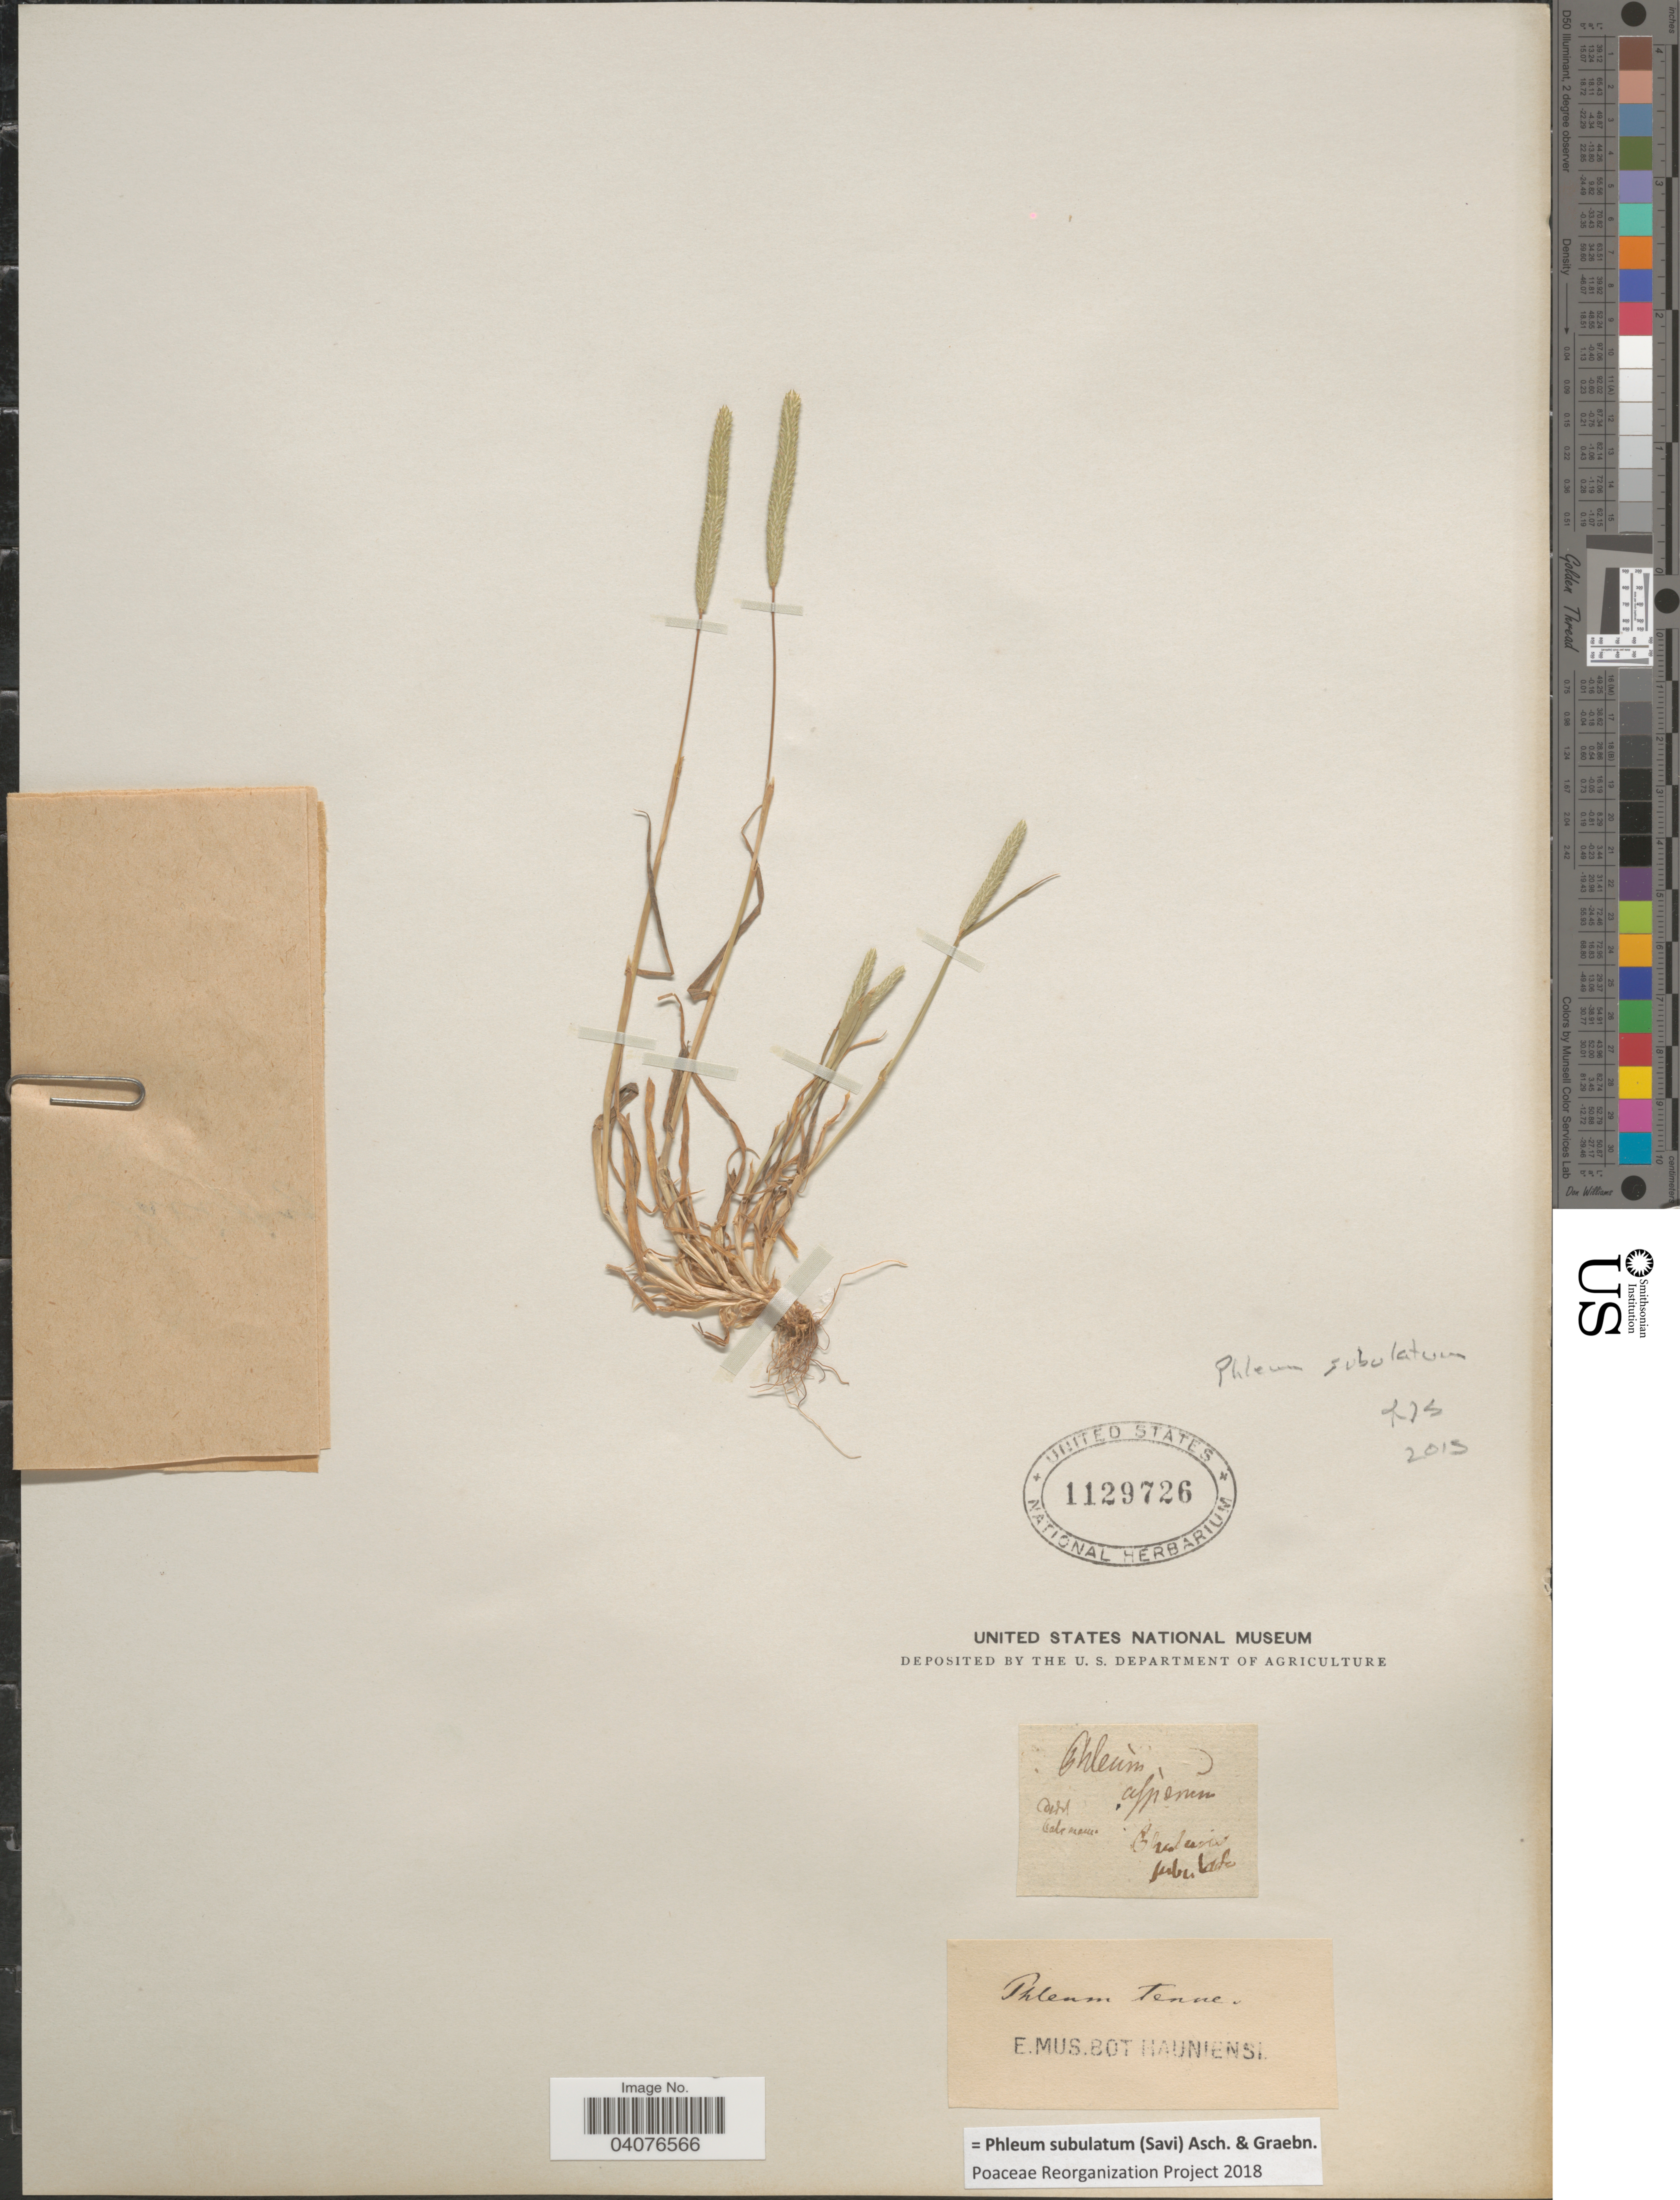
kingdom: Plantae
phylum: Tracheophyta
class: Liliopsida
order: Poales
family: Poaceae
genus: Phleum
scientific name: Phleum subulatum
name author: (Savi) Asch. & Graeb.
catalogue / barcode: US 1129726